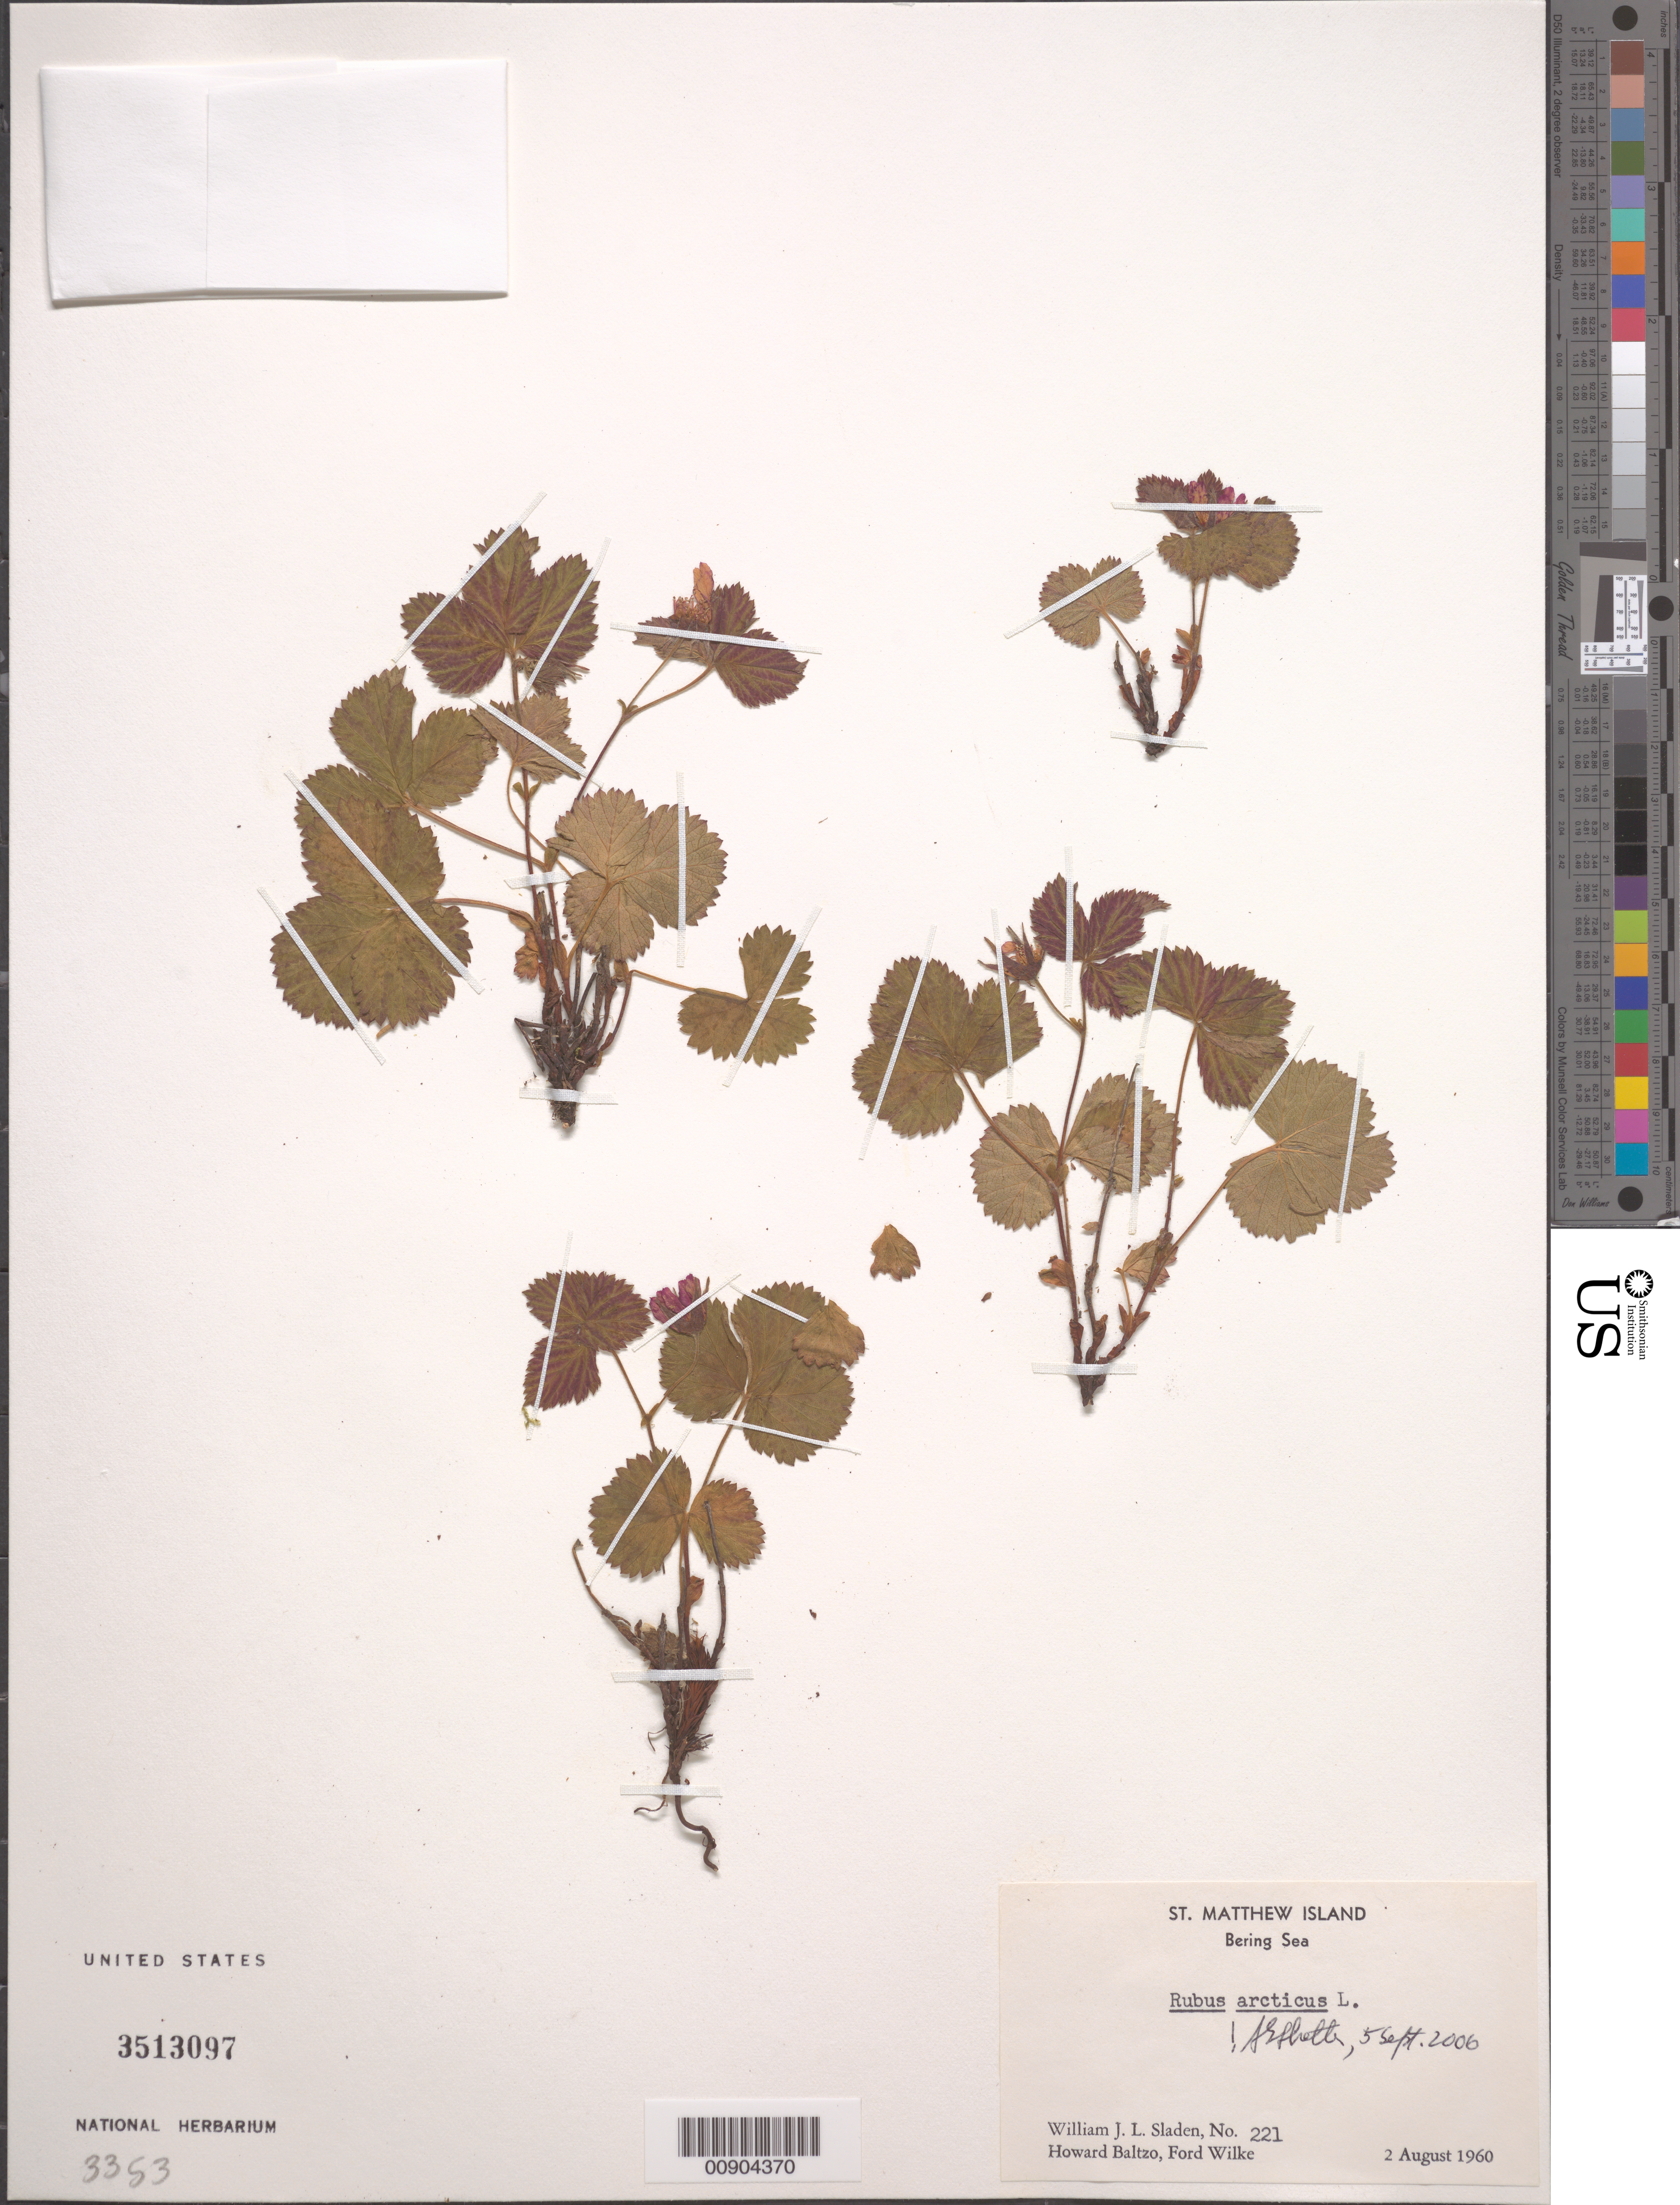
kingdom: Plantae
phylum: Tracheophyta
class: Magnoliopsida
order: Rosales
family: Rosaceae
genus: Rubus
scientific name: Rubus arcticus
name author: L.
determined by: Shetler, Stanwyn G., (US), NMNH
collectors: W. Sladen, H. Baltzo & F. Wilke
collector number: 221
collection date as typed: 02 Aug 1960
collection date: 1960-08-02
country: United States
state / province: Alaska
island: St. Matthew Island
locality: St. Matthew Island, Bering Sea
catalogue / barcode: US 3503097